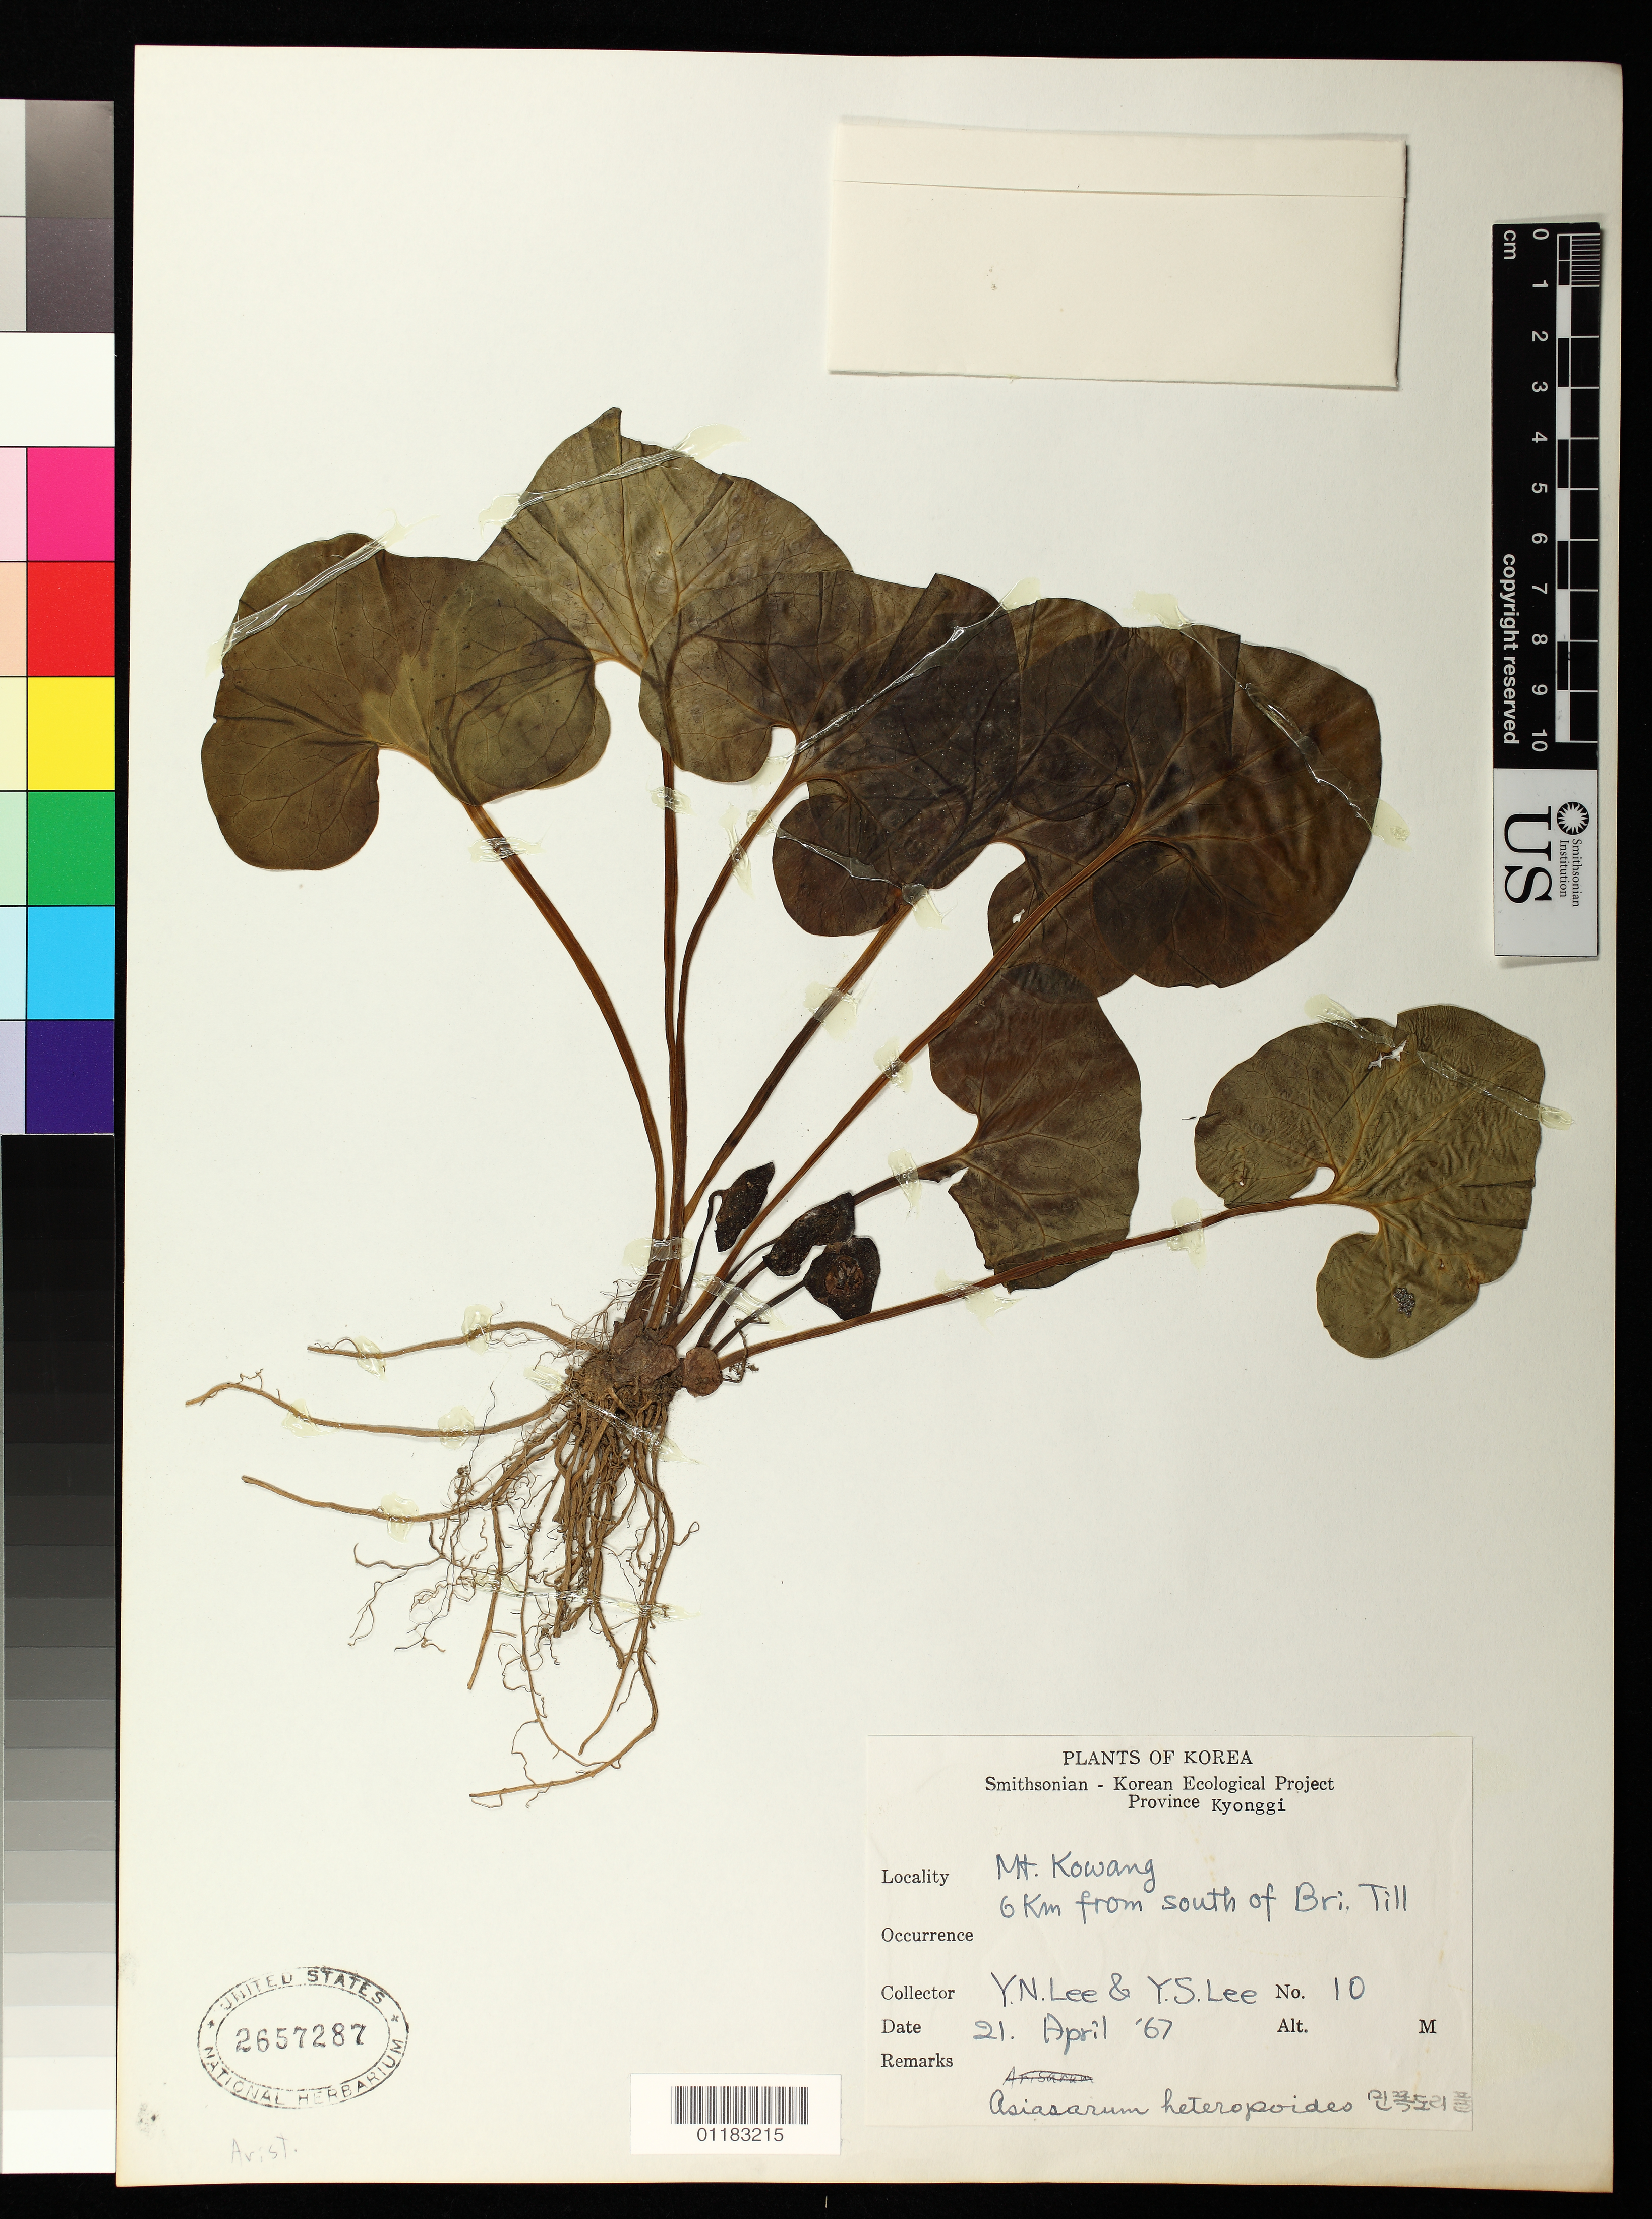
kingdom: Plantae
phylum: Tracheophyta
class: Magnoliopsida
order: Piperales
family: Aristolochiaceae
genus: Asarum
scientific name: Asarum heterotropoides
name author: F. Schmidt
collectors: Y. N. Lee & Y. S. Lee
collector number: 10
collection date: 1967-04-21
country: South Korea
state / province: Gyeonggi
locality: Mt. Kowang, 6 km south of Bri Till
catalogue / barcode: US 2657287